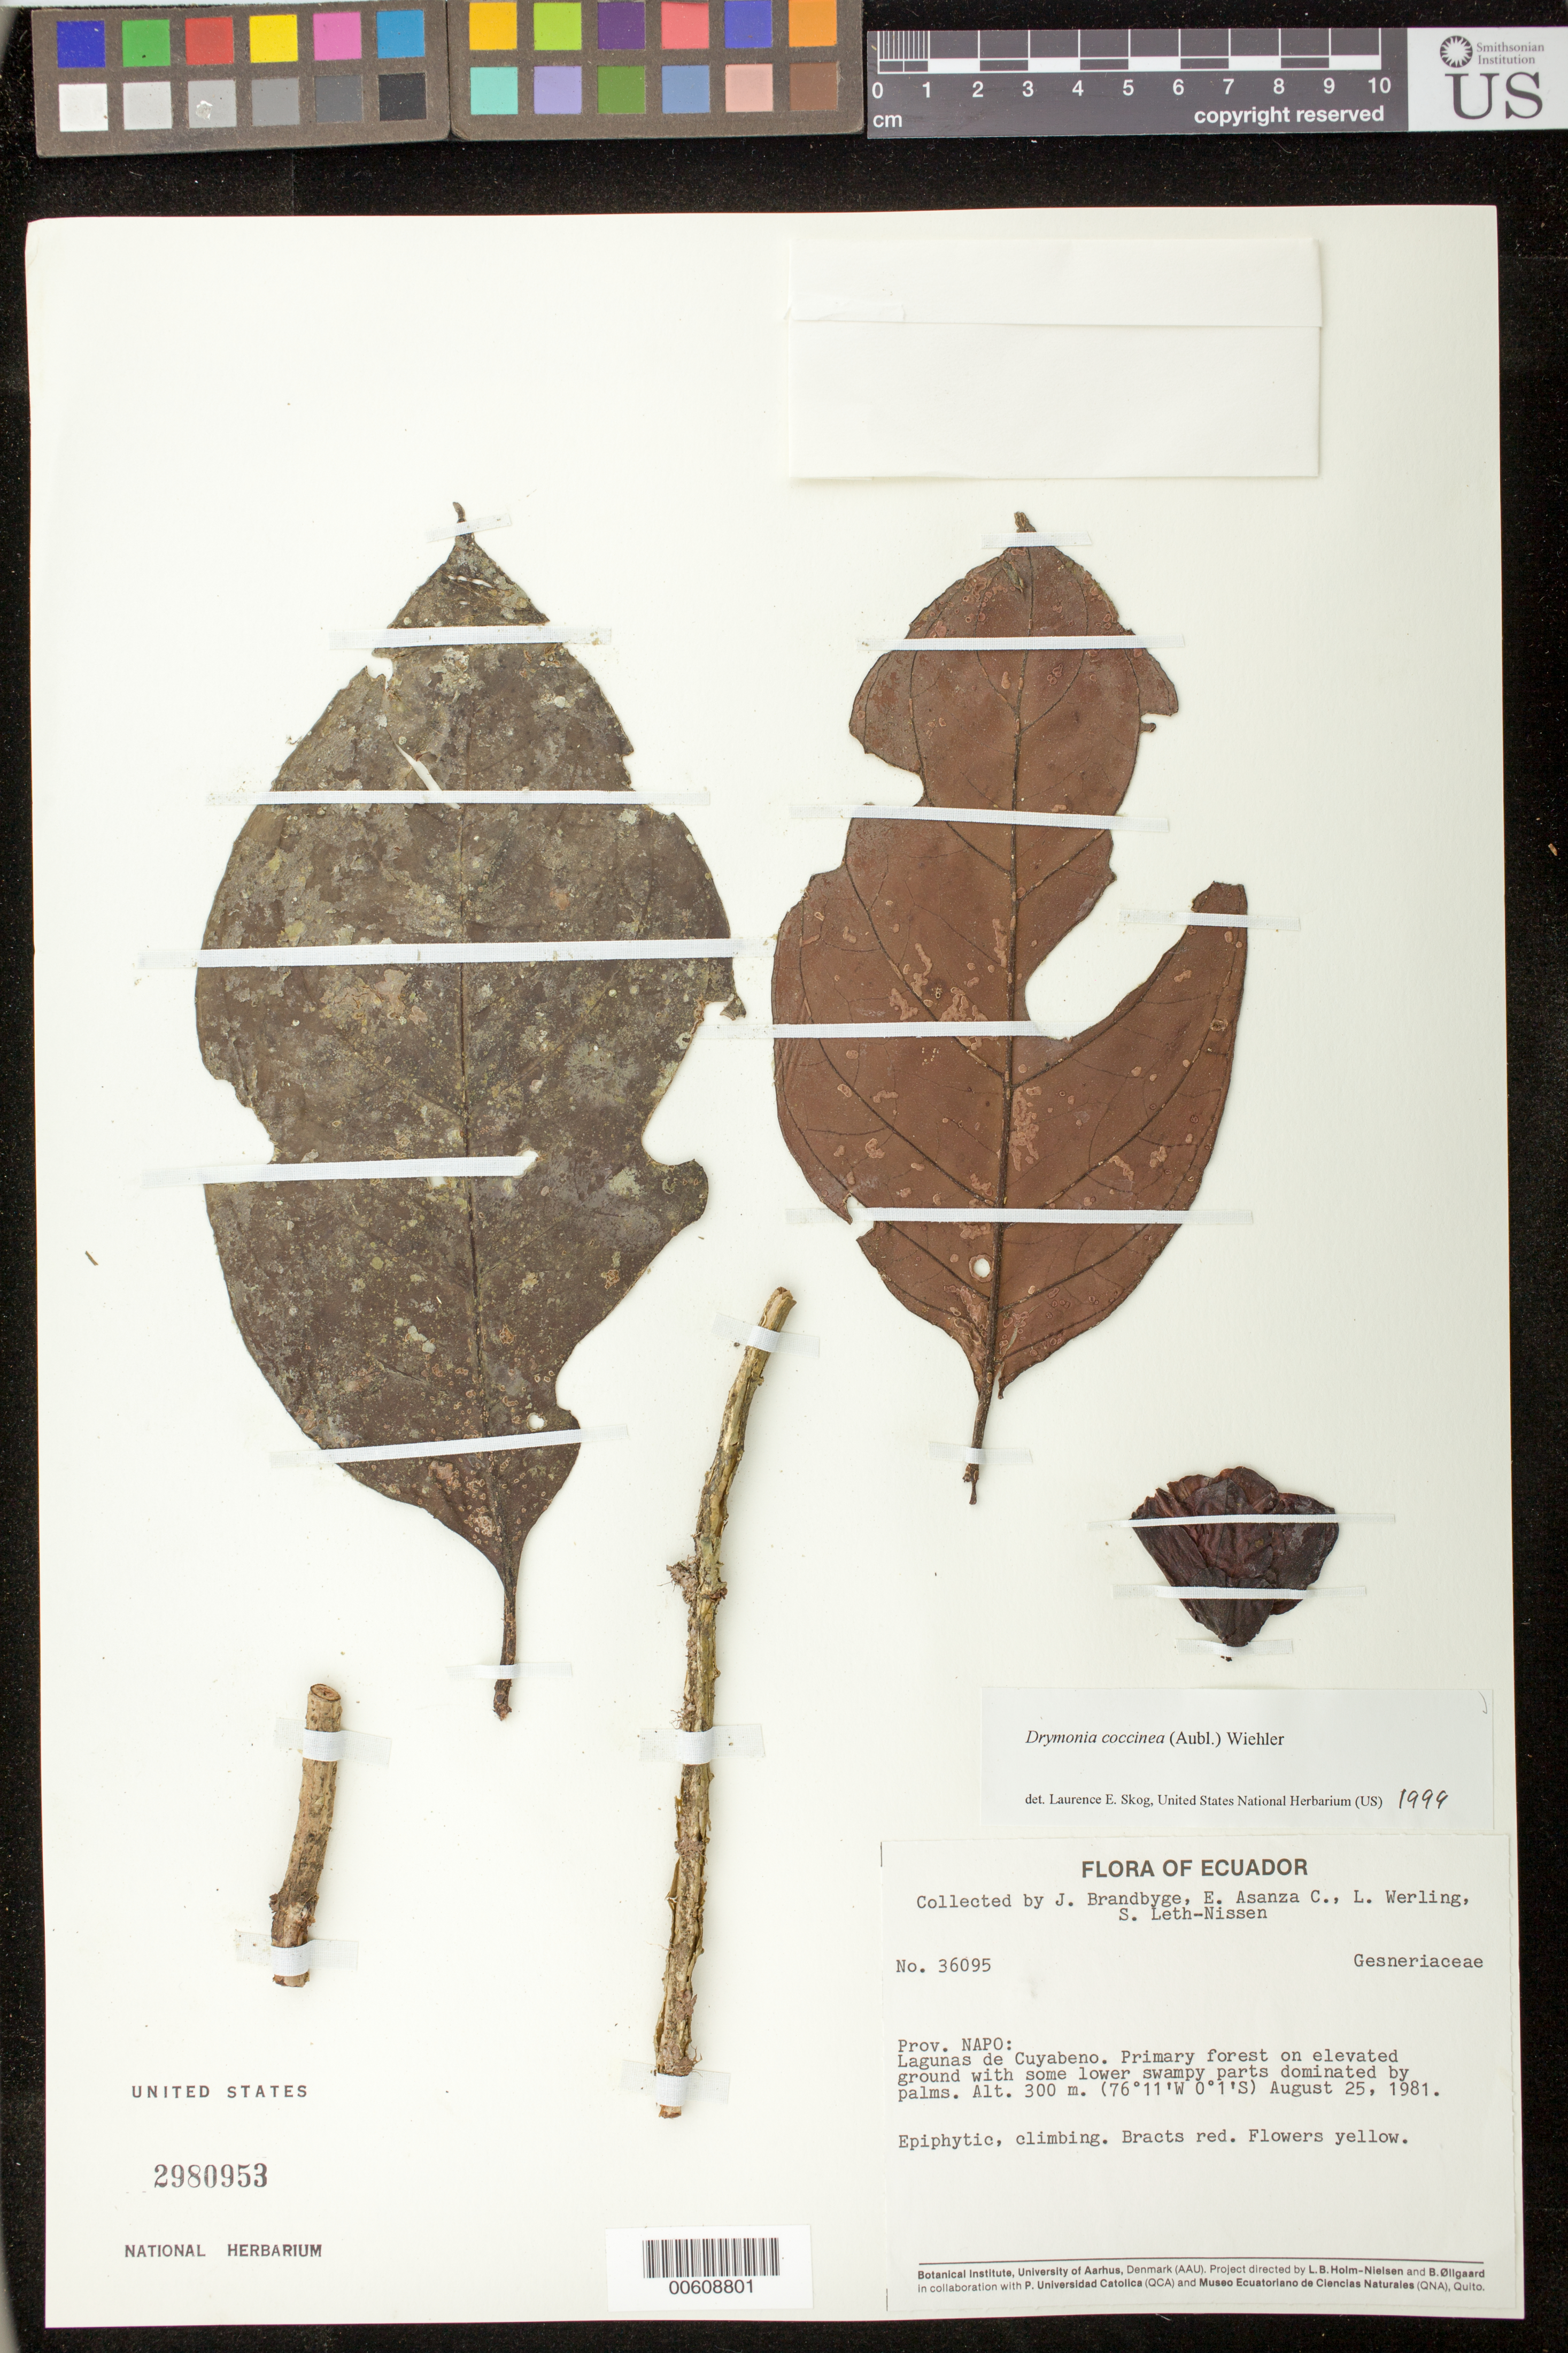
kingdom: Plantae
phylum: Tracheophyta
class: Magnoliopsida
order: Lamiales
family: Gesneriaceae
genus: Drymonia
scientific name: Drymonia coccinea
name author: (Aubl.) Wiehler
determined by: Skog, Laurence E.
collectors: J. Brandbyge, E. Asanza C., L. Werling & S. Leth-Nissen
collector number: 36095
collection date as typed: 25 Aug 1981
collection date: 1981-08-25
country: Ecuador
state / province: Sucumbíos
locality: Napo.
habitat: Primary forest on elevated ground with some lower swampy parts dominated by palms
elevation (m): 300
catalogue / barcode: US 2980953